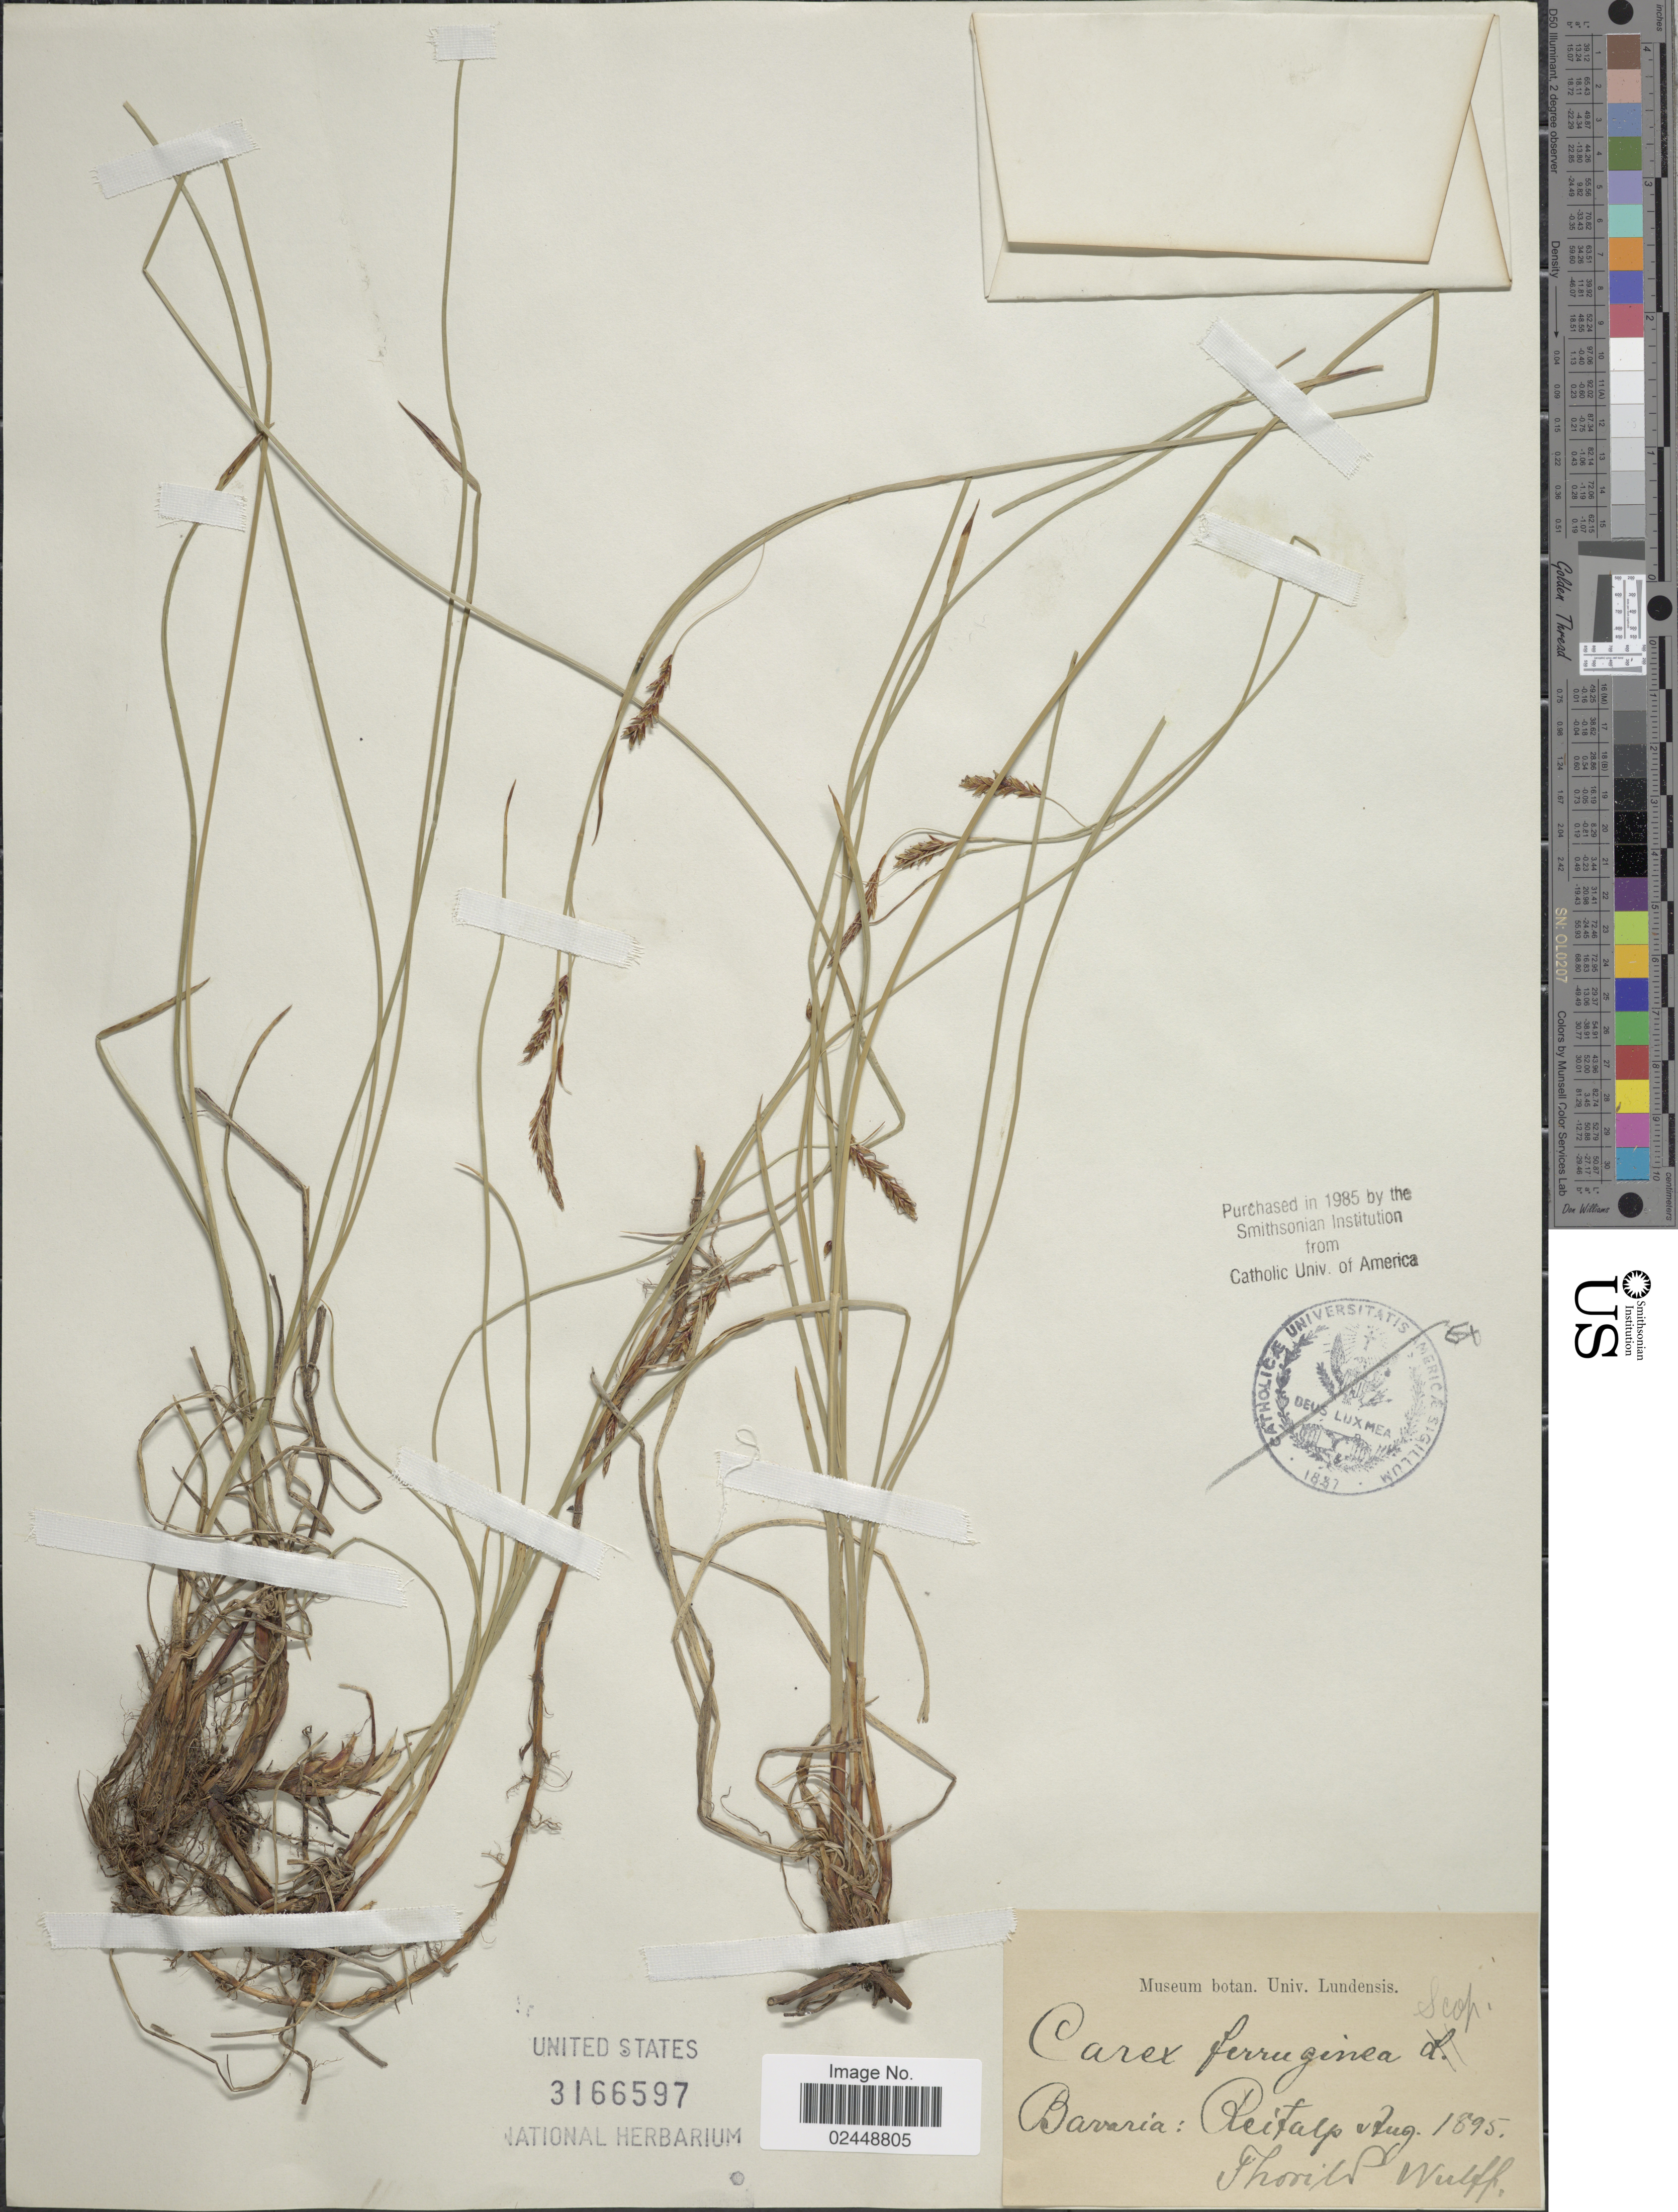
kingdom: Plantae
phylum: Tracheophyta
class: Liliopsida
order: Poales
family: Cyperaceae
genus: Carex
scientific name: Carex ferruginea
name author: Scop.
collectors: T. Wulff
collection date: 1895-08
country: Germany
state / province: Bayern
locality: Reitalp [interpreted]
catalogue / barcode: US 3166597